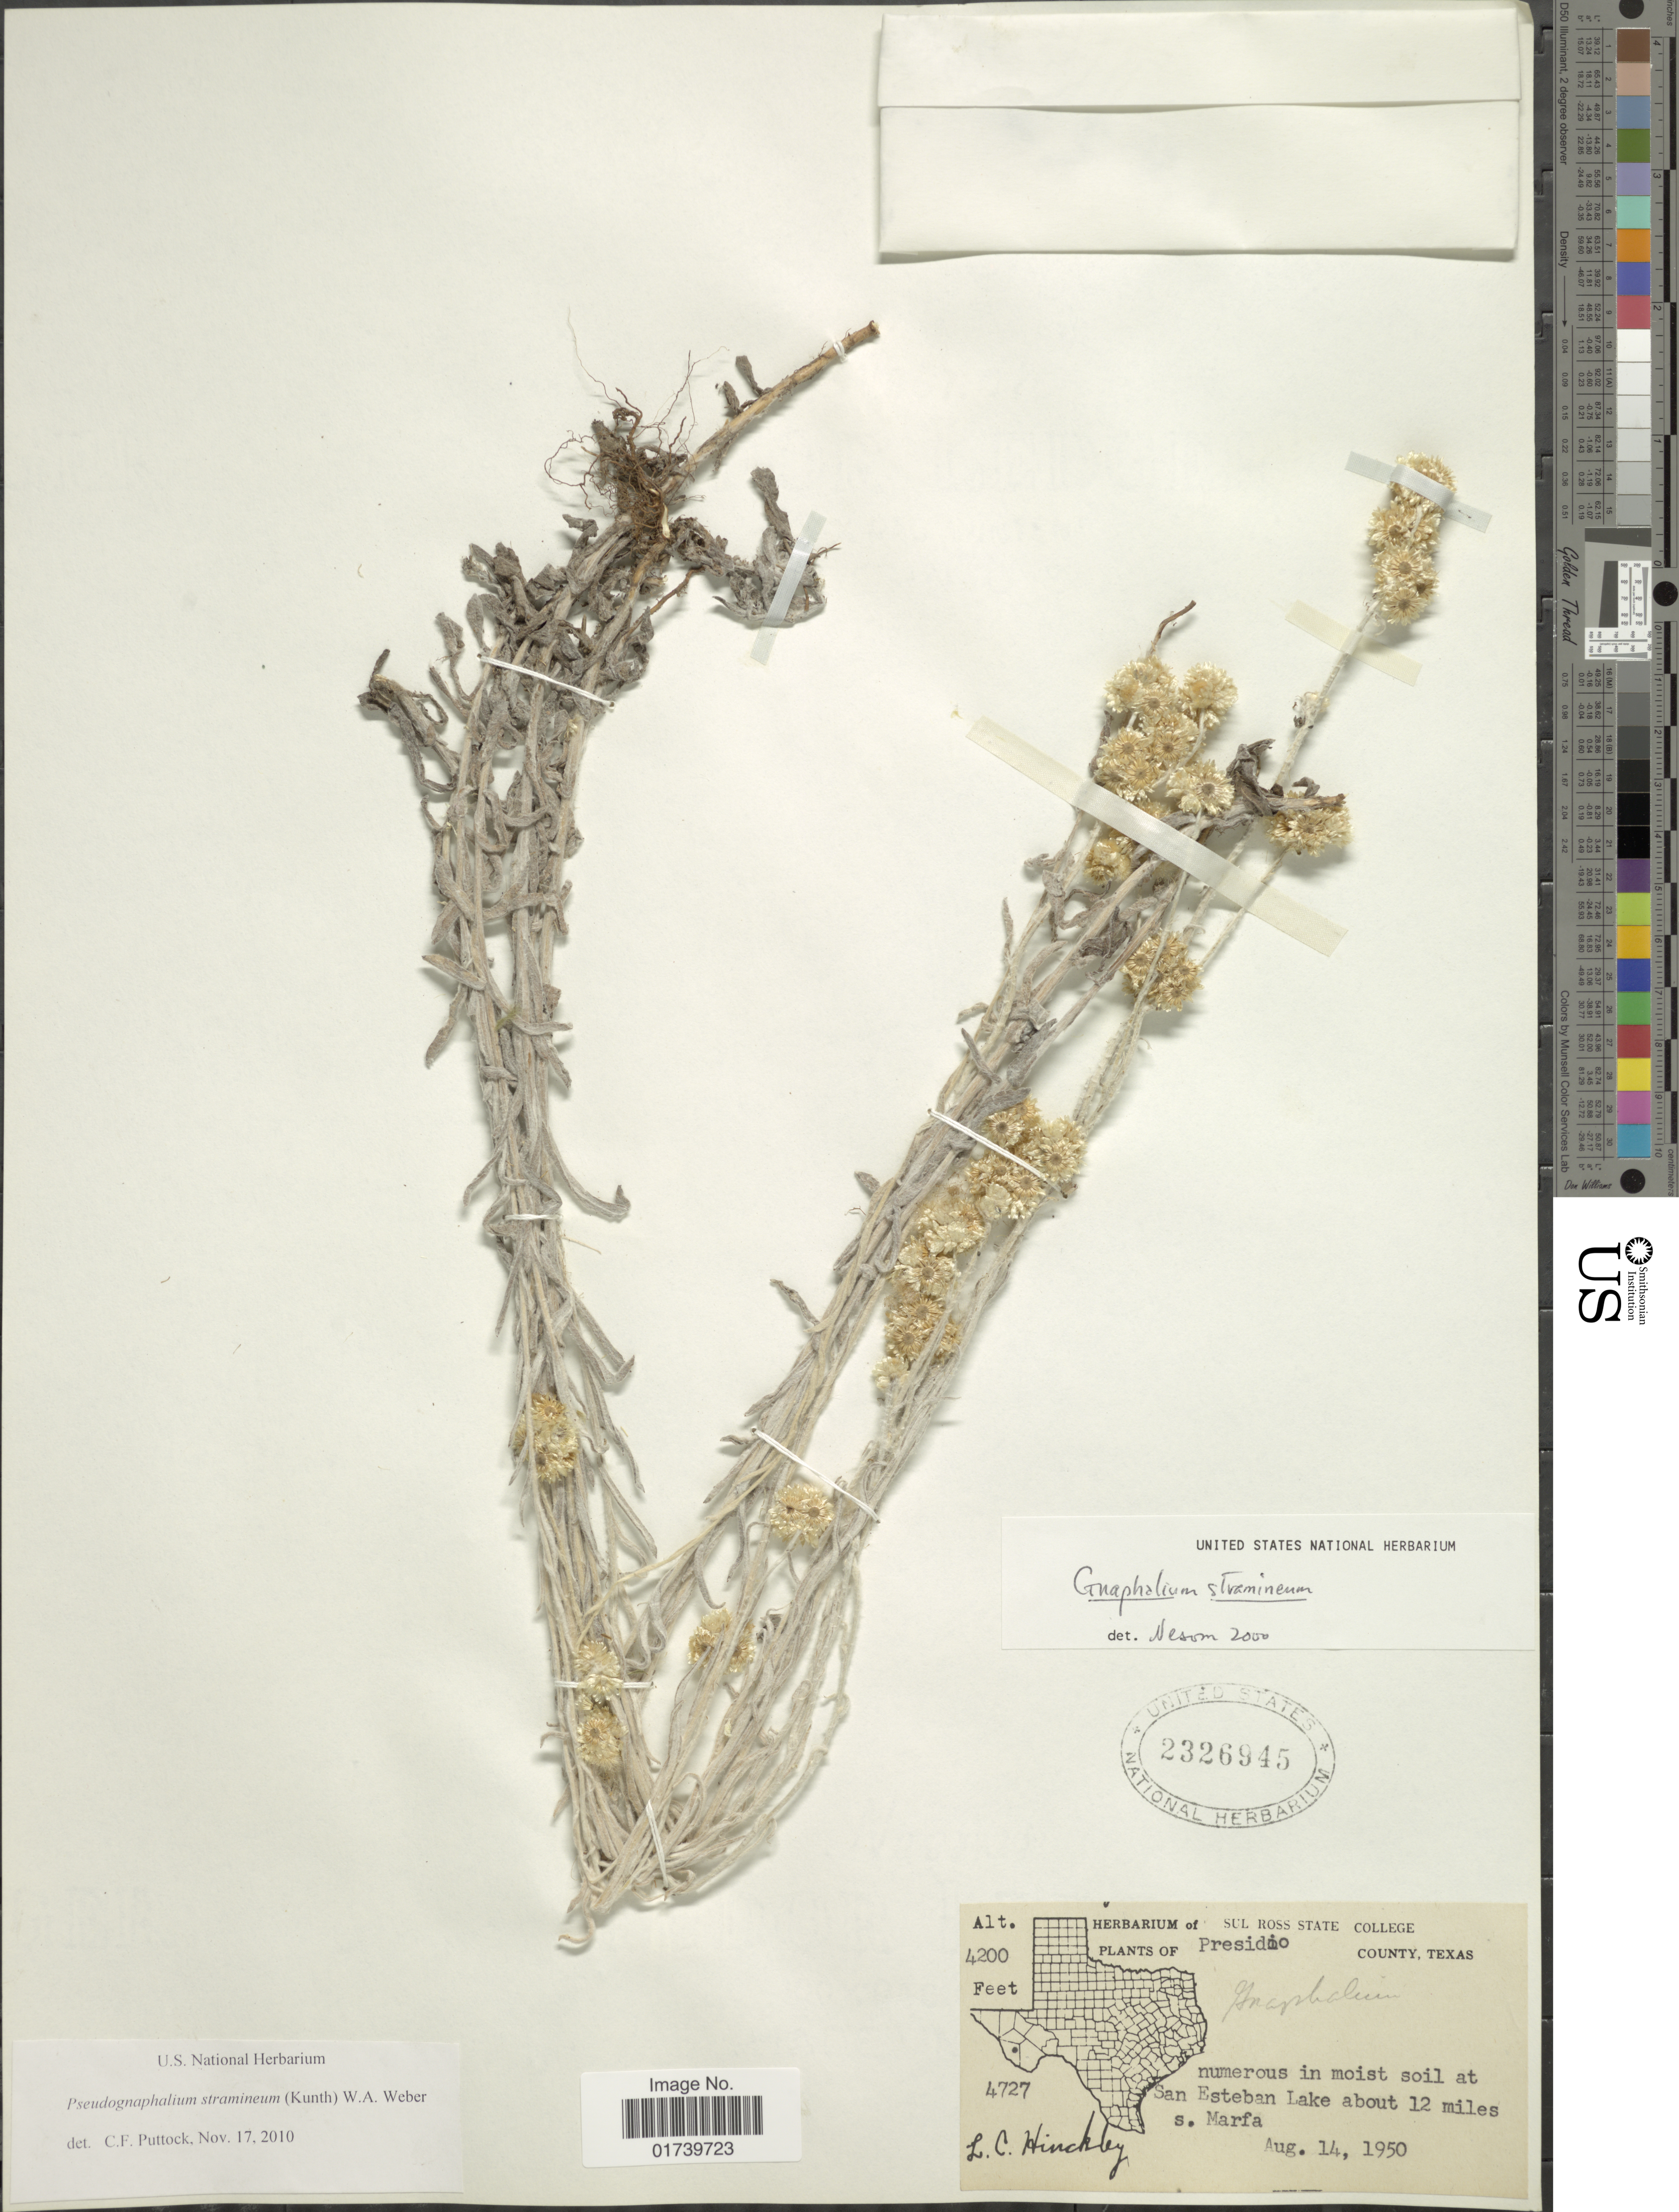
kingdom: Plantae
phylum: Tracheophyta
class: Magnoliopsida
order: Asterales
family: Asteraceae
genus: Pseudognaphalium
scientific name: Pseudognaphalium stramineum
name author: (Kunth) Anderb.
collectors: L. Hinckley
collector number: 4727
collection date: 1950-08-14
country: United States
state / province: Texas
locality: Presidio. County Texas. At San Esteban Lake about 12 miles s. Marfa.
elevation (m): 1280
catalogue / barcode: US 2326945